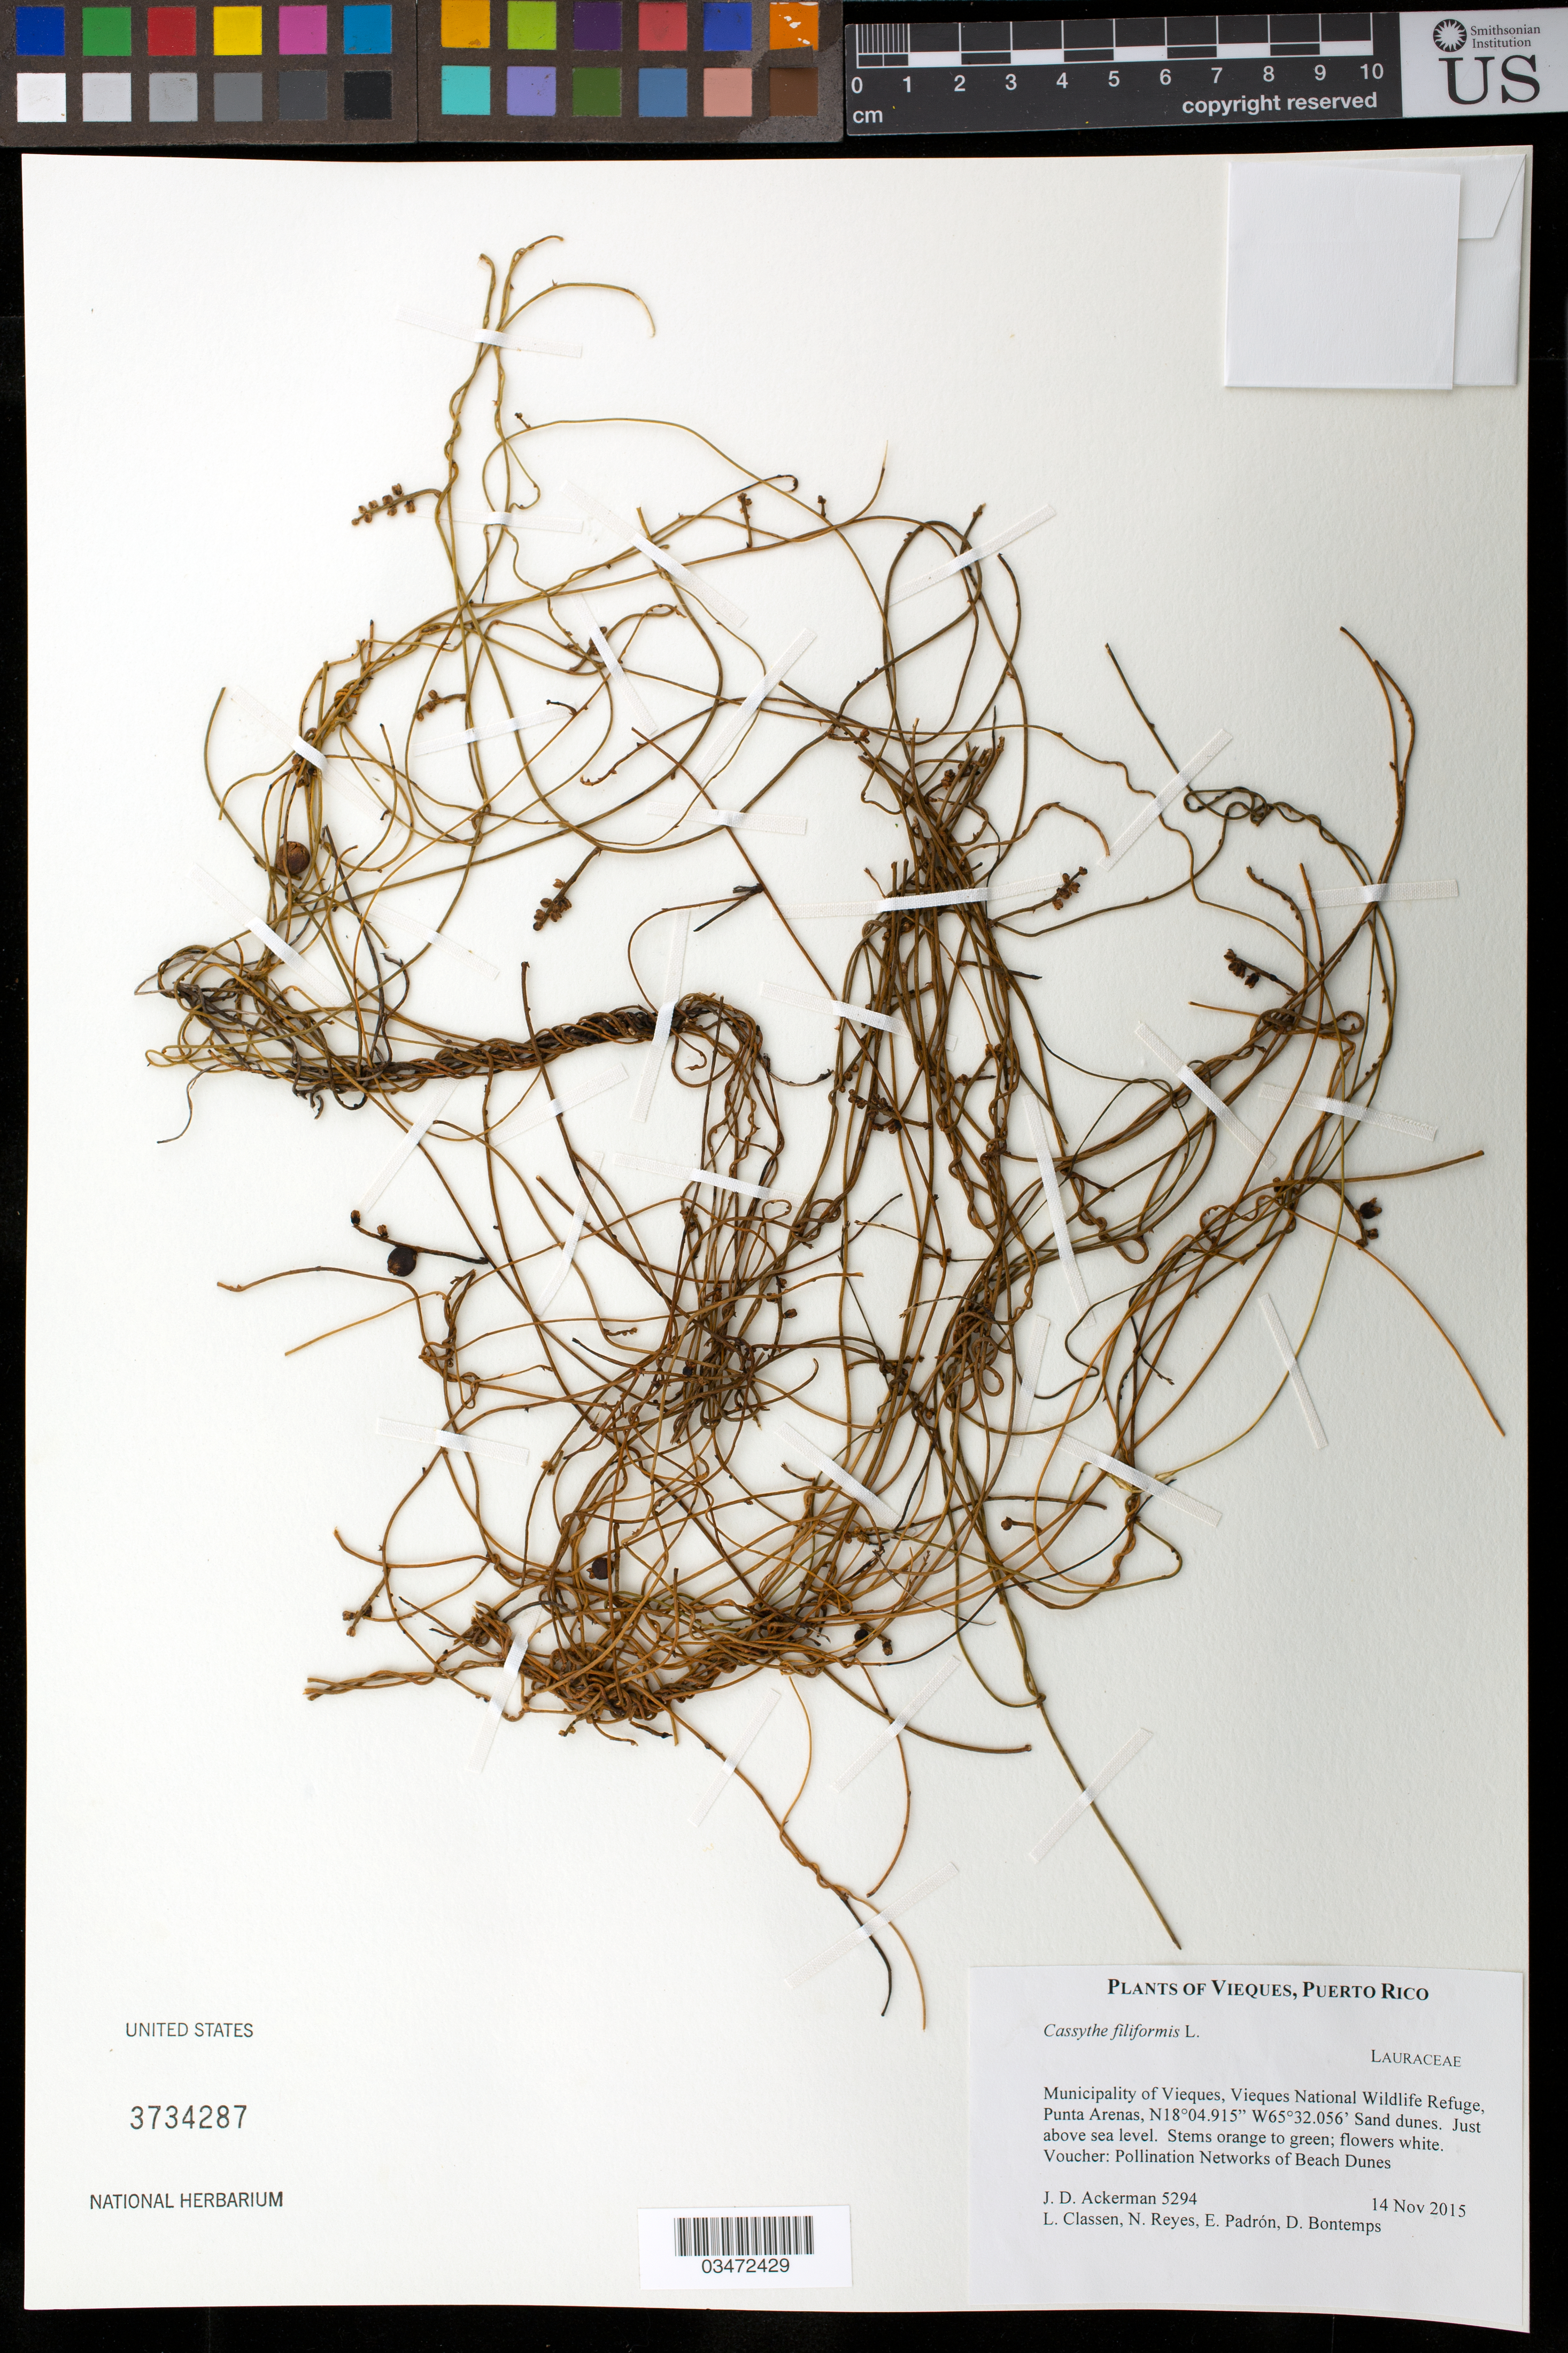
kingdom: Plantae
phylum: Tracheophyta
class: Magnoliopsida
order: Laurales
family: Lauraceae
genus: Cassytha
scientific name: Cassytha filiformis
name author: L.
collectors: J. D. Ackerman, L. Classen, N. Reyes, E. Padrón & D. Bontemps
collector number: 5294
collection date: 2015-11-14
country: Puerto Rico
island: Vieques I.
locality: Mun. Vieques, Vieques National Wildlife Refuge, Punta Arenas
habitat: Sand dunes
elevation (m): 0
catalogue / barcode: US 3734287